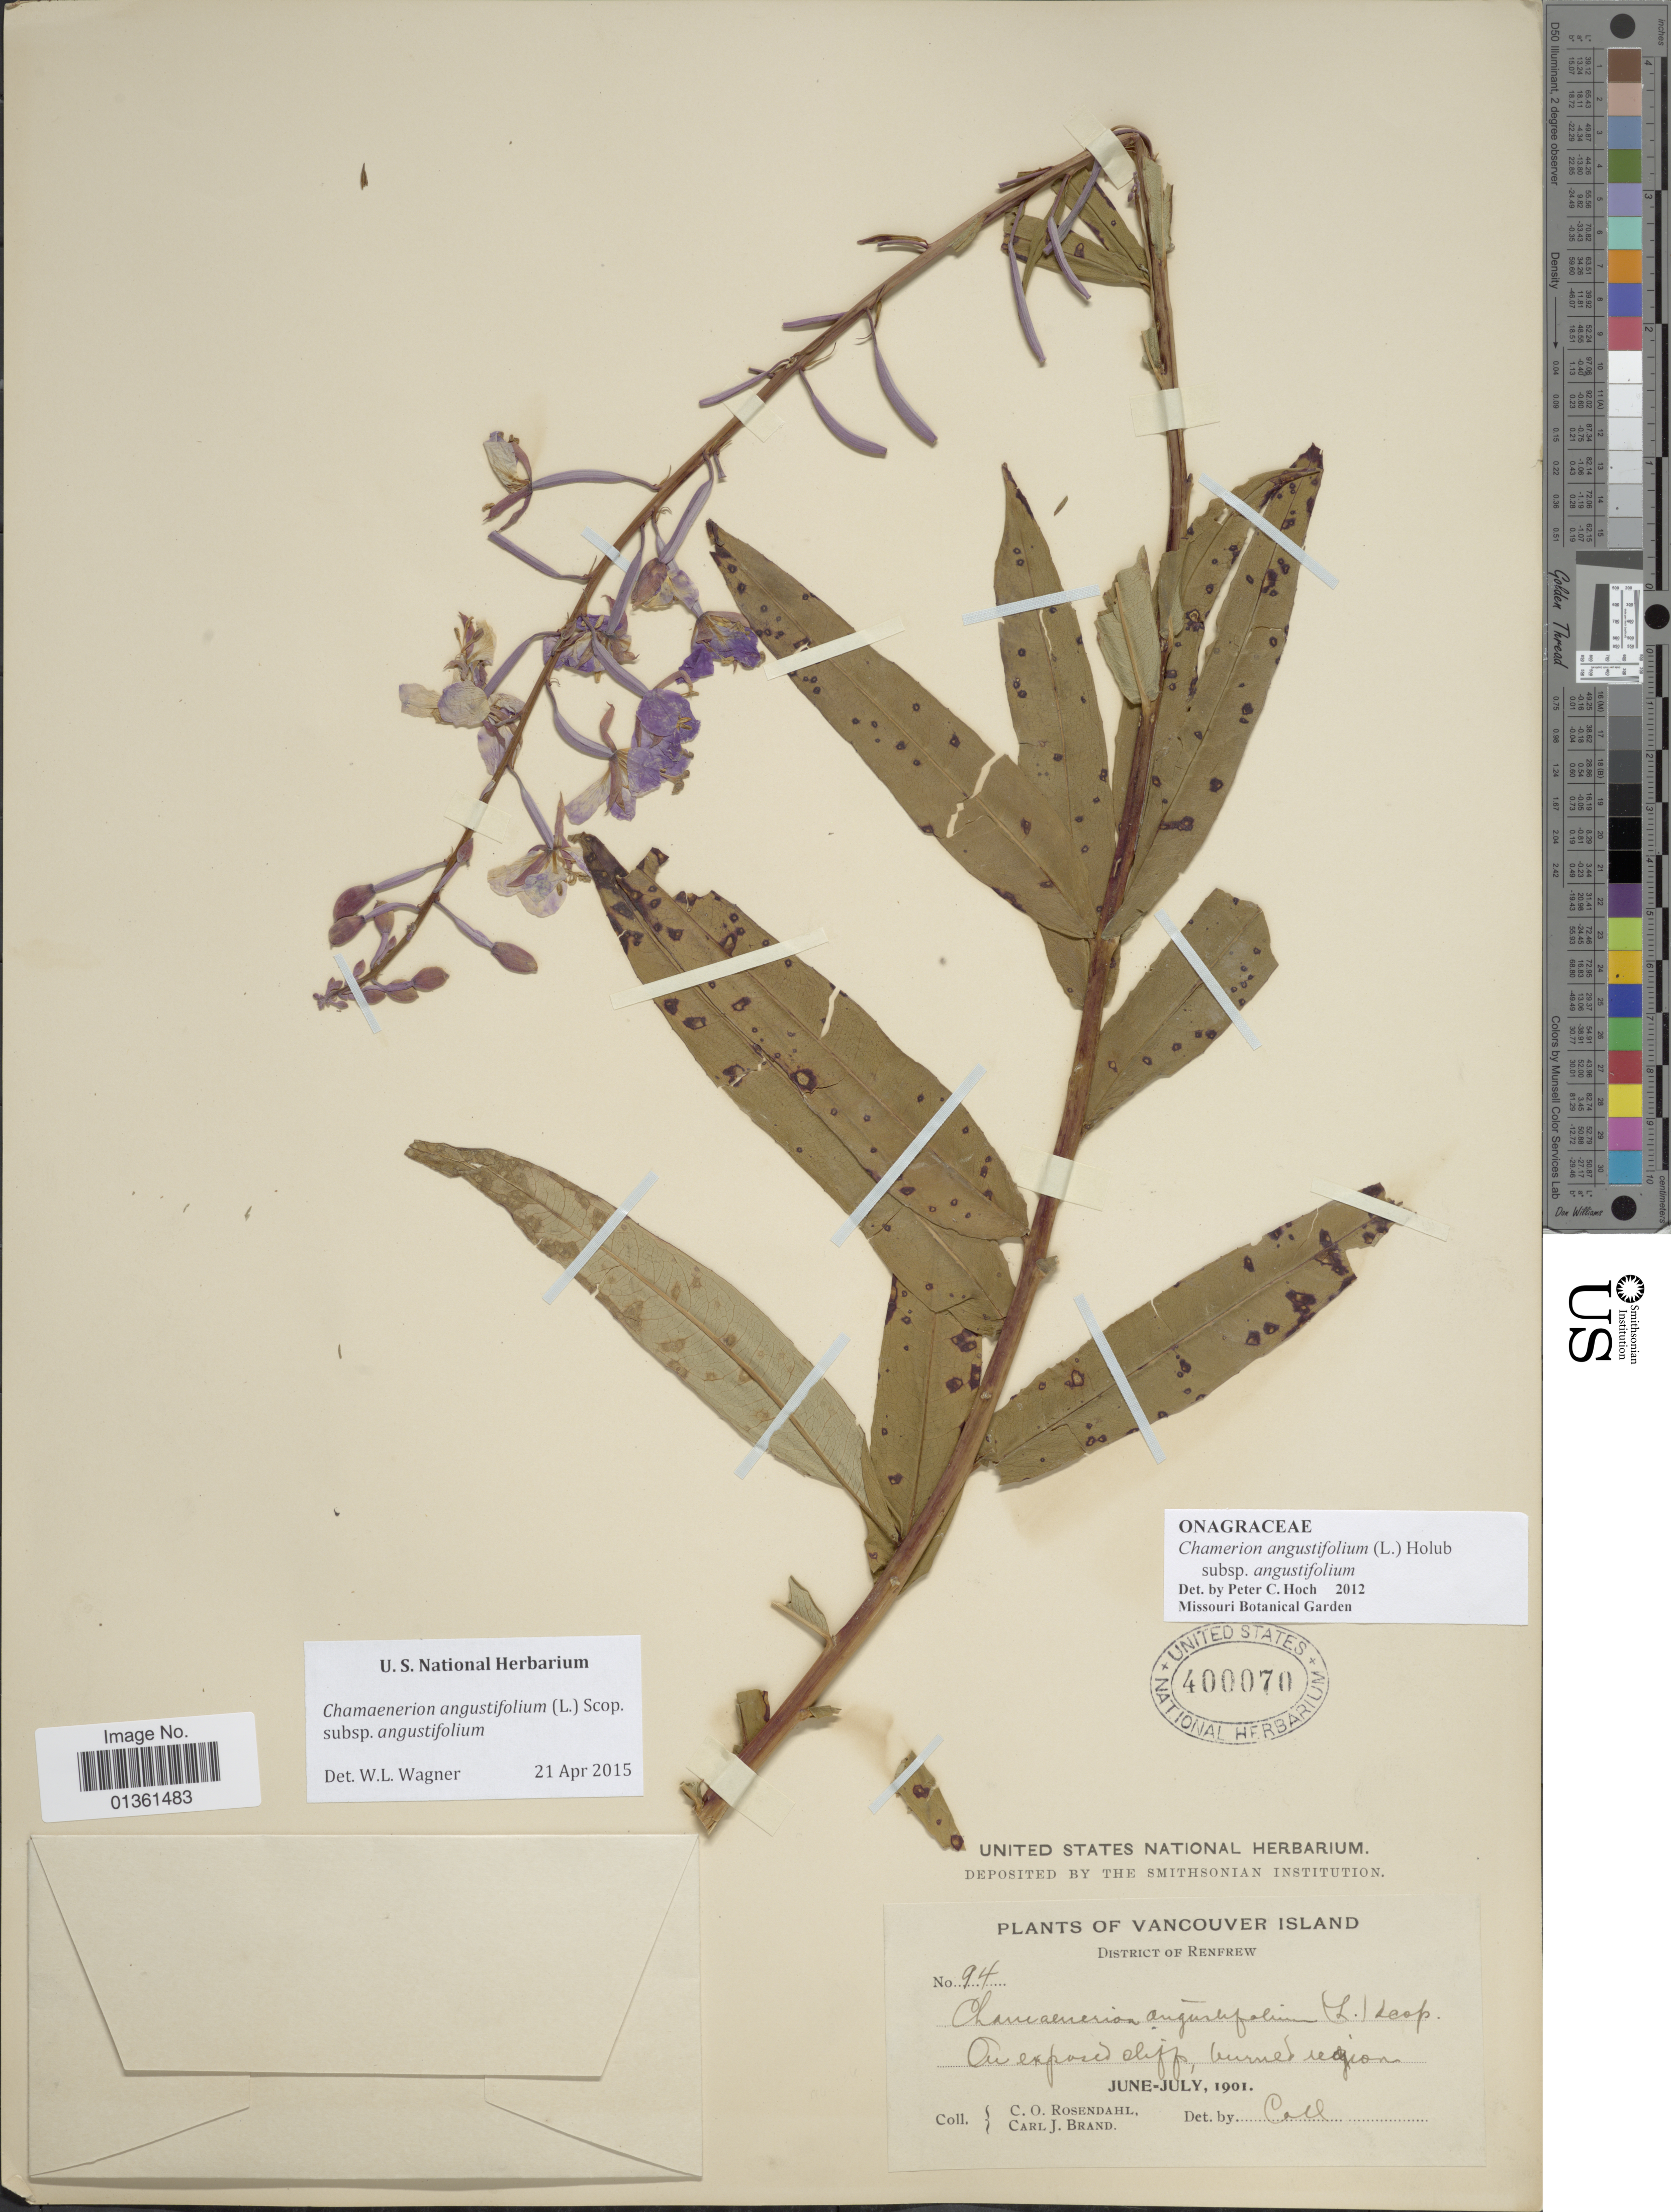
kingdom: Plantae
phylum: Tracheophyta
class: Magnoliopsida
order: Myrtales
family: Onagraceae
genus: Chamaenerion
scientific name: Chamaenerion angustifolium subsp. angustifolium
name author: (L.) Scop.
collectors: C. O. Rosendahl & C. J. Brand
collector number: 94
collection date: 1901-06/1901-07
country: Canada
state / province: British Columbia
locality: Vancouver Island. District of Renfrew.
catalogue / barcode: US 400070